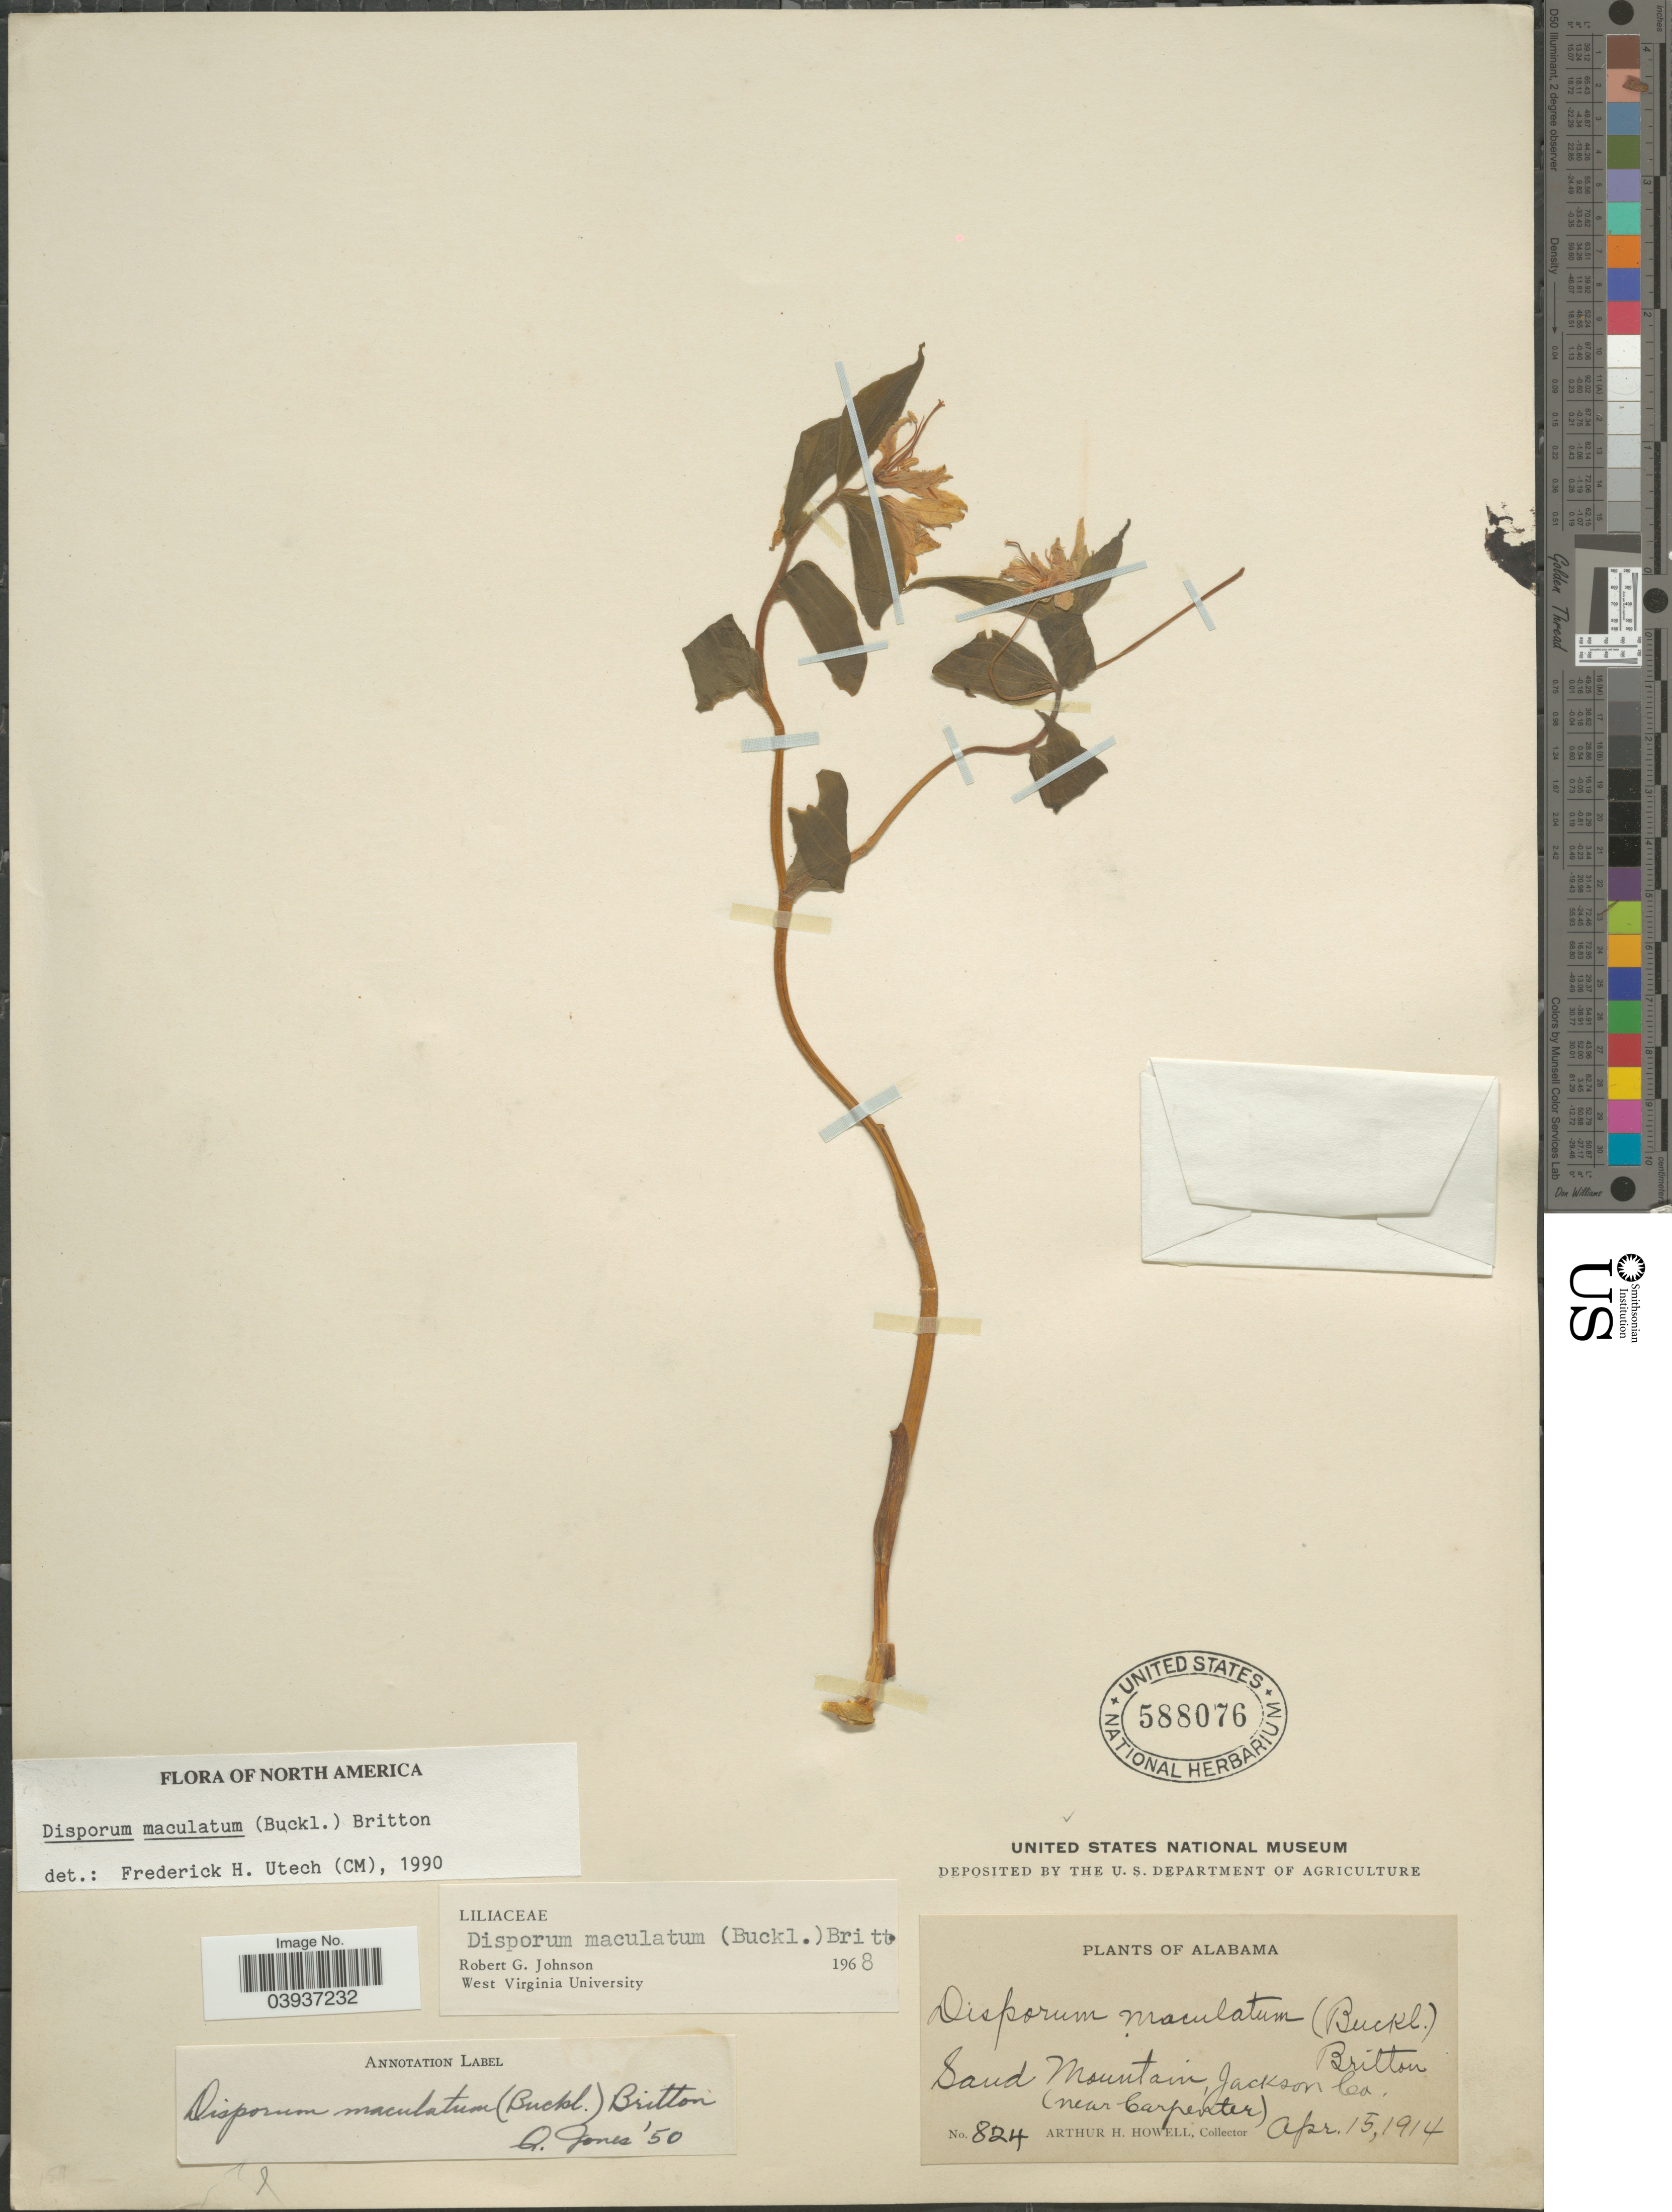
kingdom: Plantae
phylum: Tracheophyta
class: Liliopsida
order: Liliales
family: Colchicaceae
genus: Disporum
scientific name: Disporum maculatum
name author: (Buckley) Britton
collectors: A. Howell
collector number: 824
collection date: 1914-04-15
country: United States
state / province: Alabama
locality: Sand Mountain, Jackson Co. (near Carpenter).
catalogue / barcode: US 588076